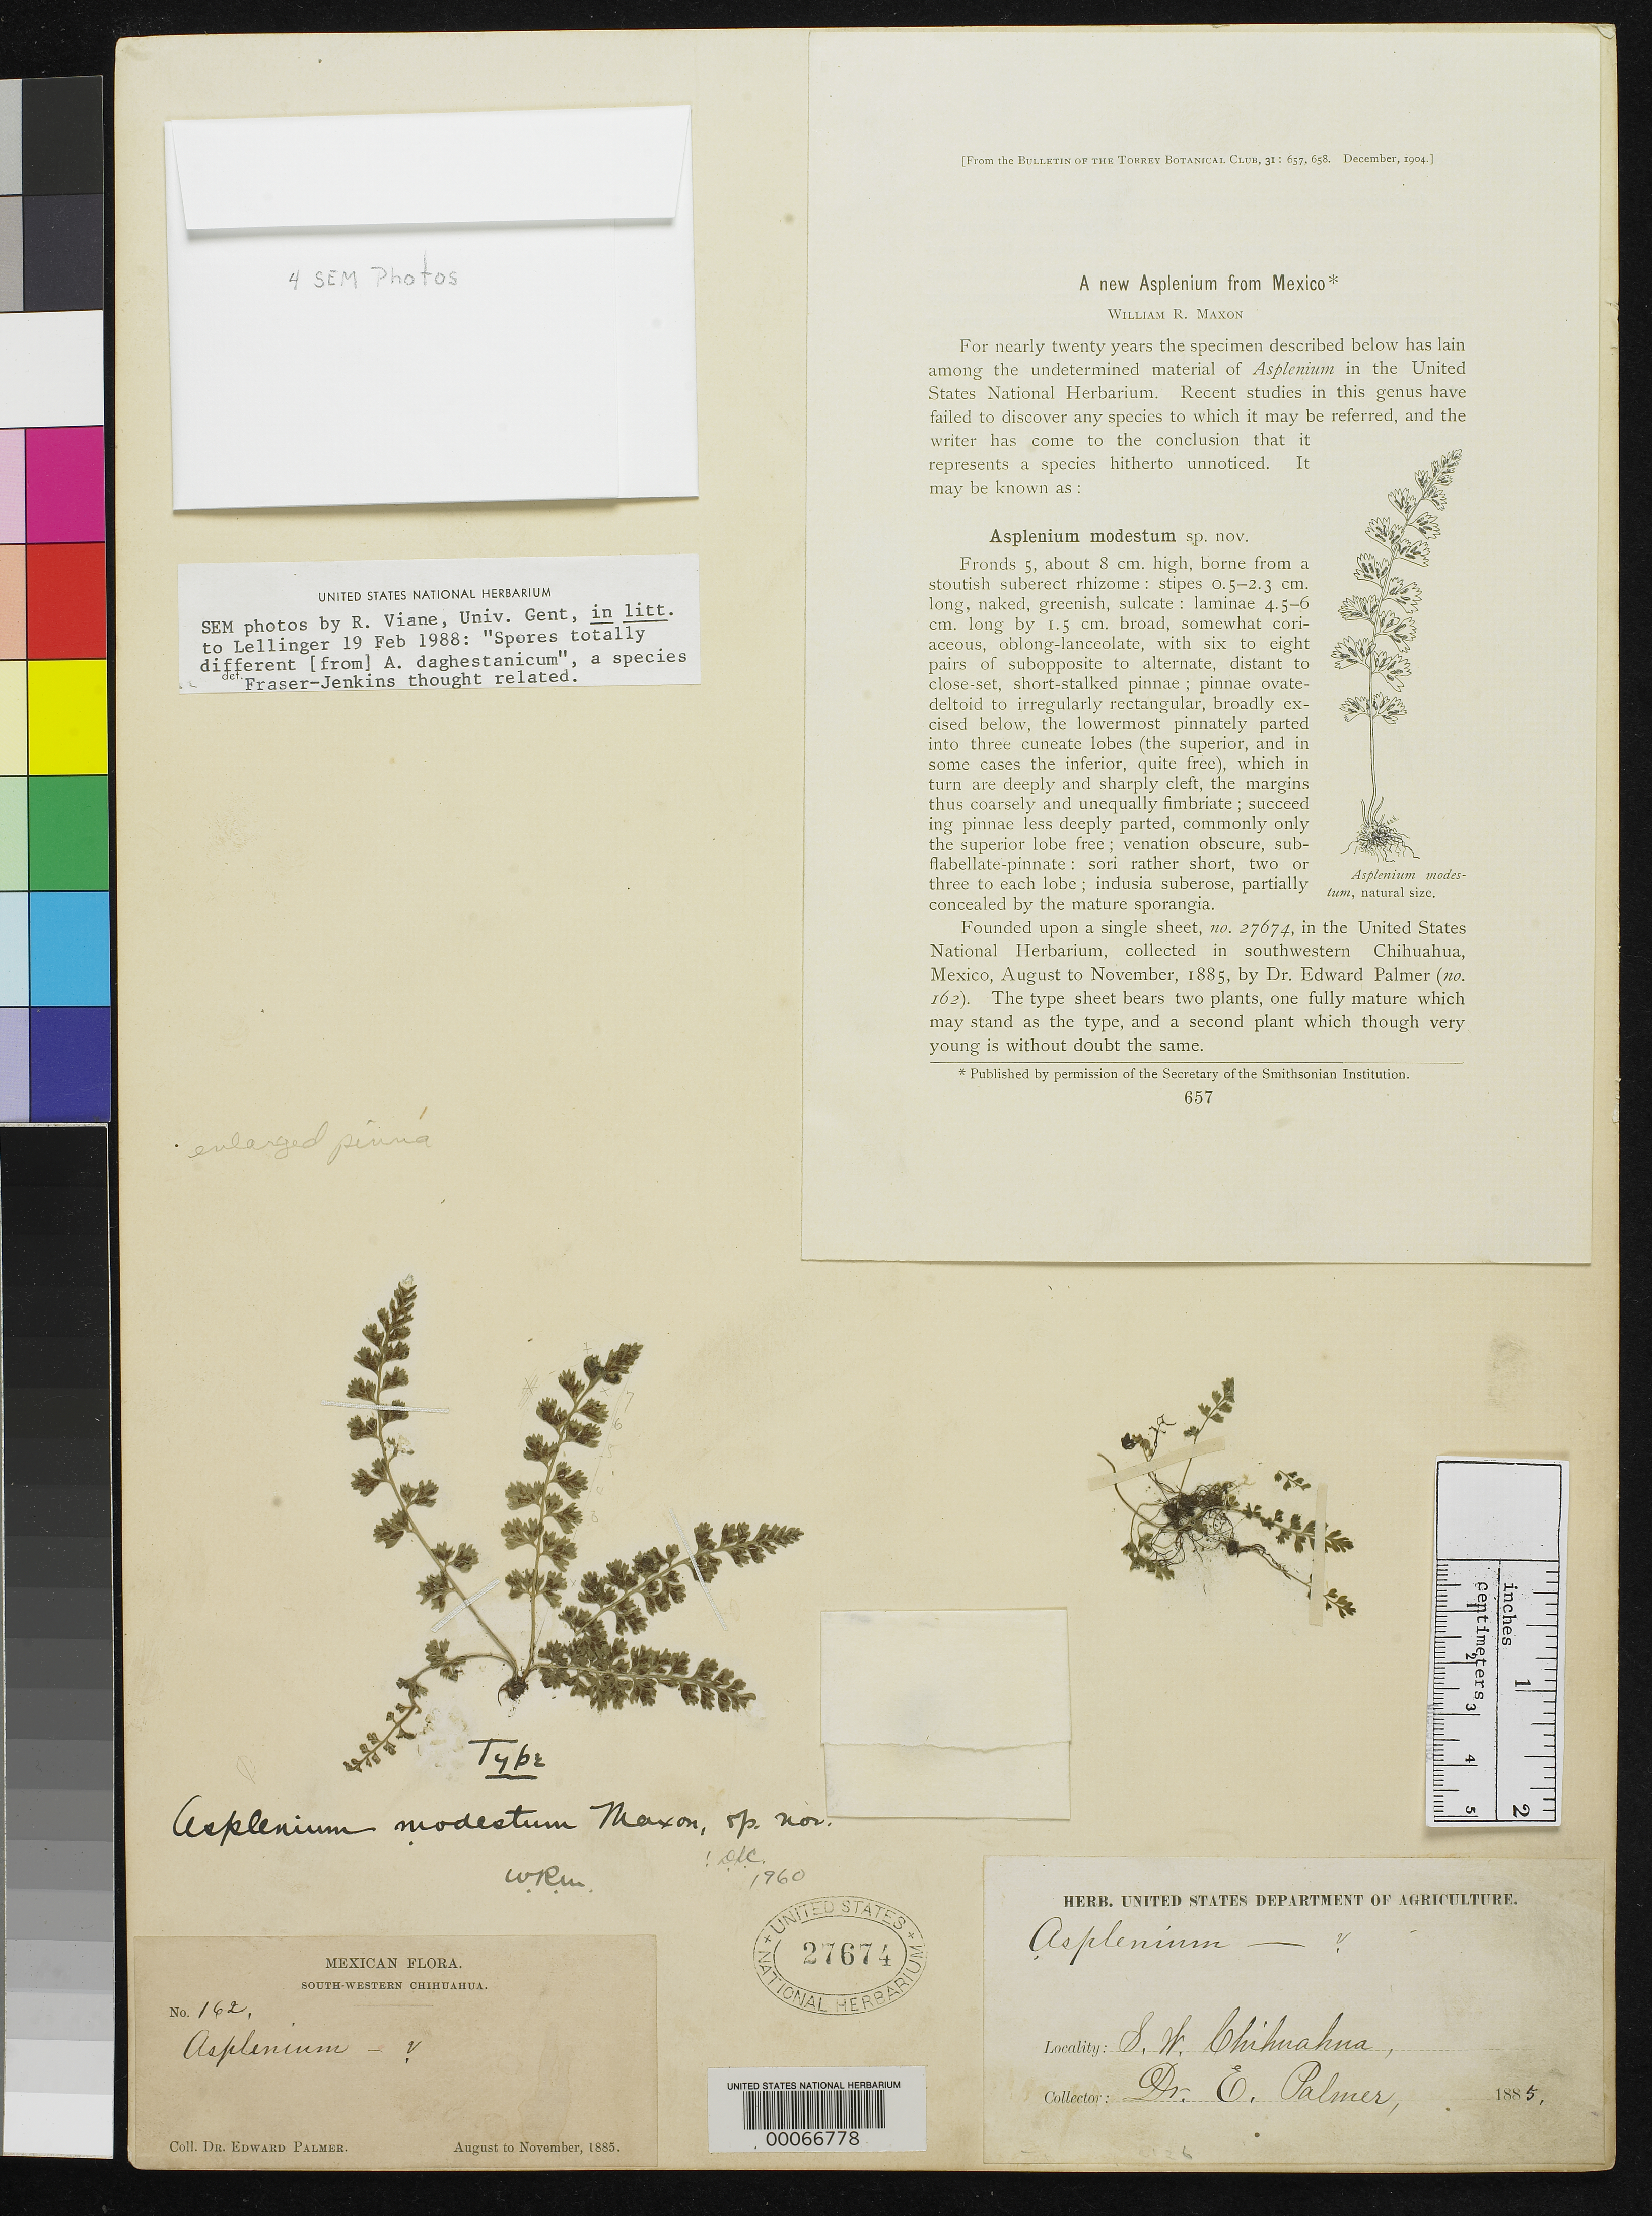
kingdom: Plantae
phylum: Tracheophyta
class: Polypodiopsida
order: Polypodiales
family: Aspleniaceae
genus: Asplenium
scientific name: Asplenium modestum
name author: Maxon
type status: Holotype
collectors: E. Palmer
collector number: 162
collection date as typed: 1885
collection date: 1885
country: Mexico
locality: E of Monserrat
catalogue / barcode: US 27674